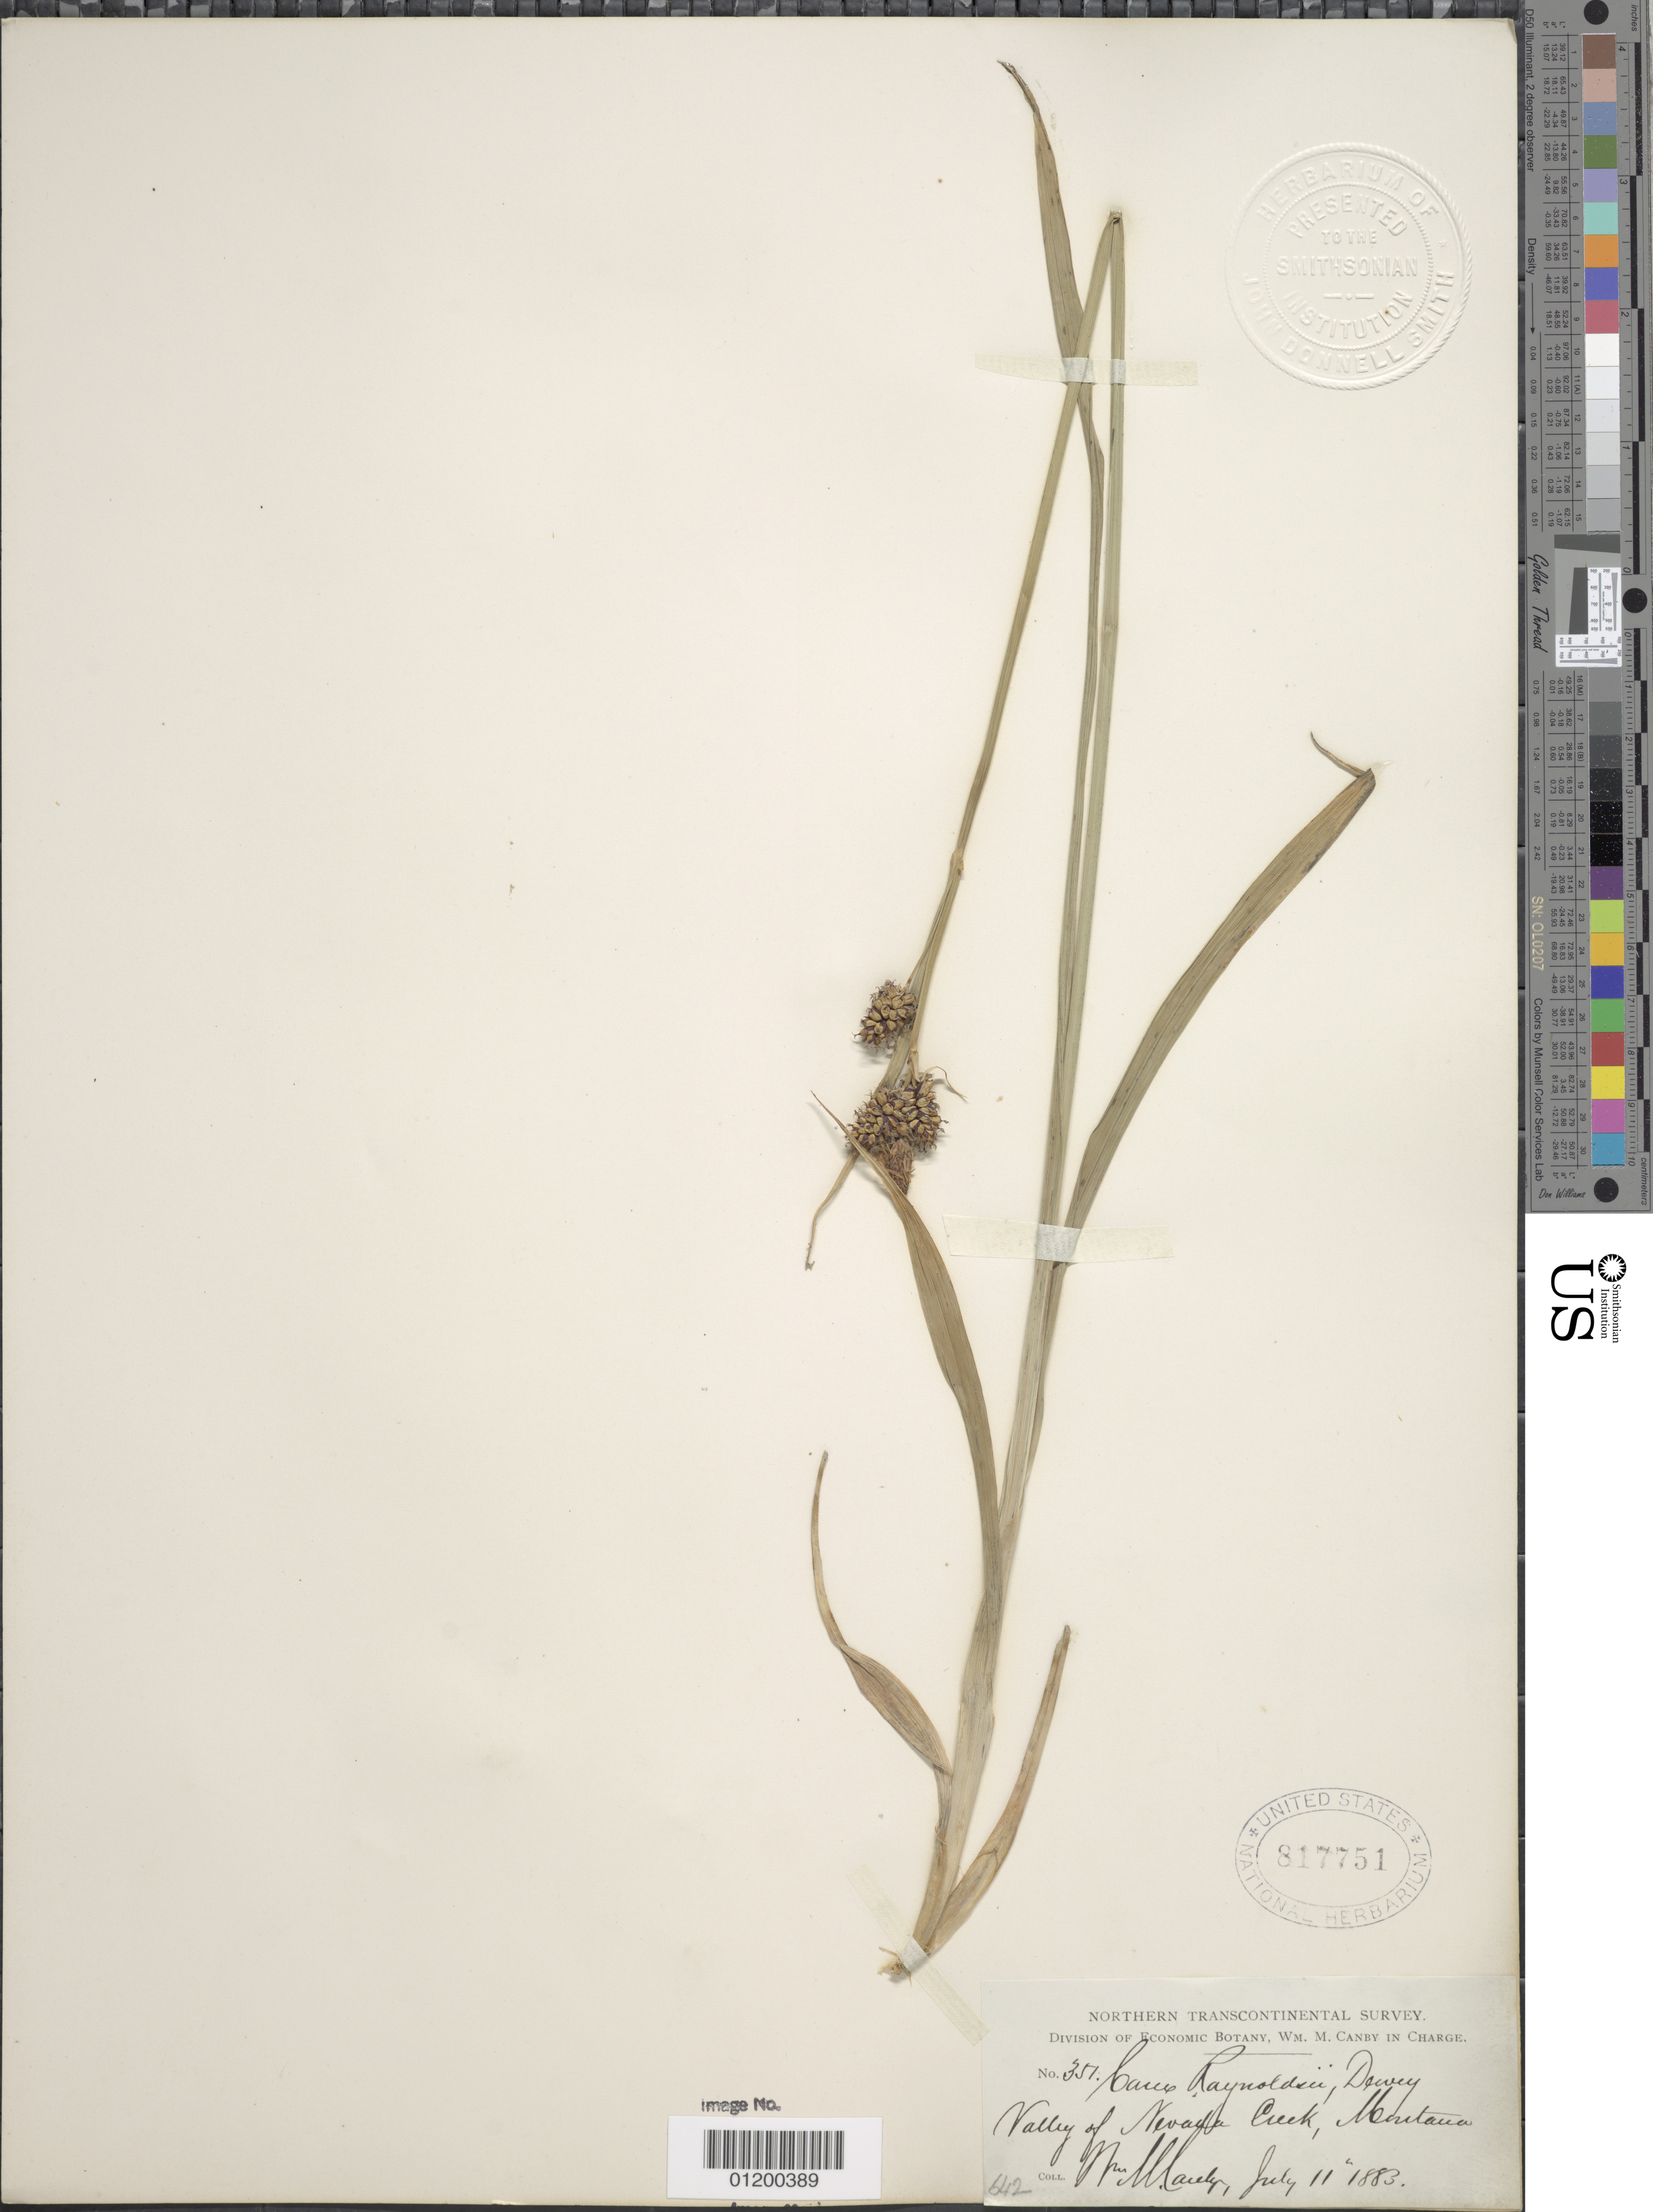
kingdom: Plantae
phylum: Tracheophyta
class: Liliopsida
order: Poales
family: Cyperaceae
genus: Carex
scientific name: Carex raynoldsii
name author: Dewey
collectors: W. M. Canby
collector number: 351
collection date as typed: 11 Jul 1883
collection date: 1883-07-11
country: United States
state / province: Montana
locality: Valley of Nevada Creek.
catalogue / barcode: US 817751